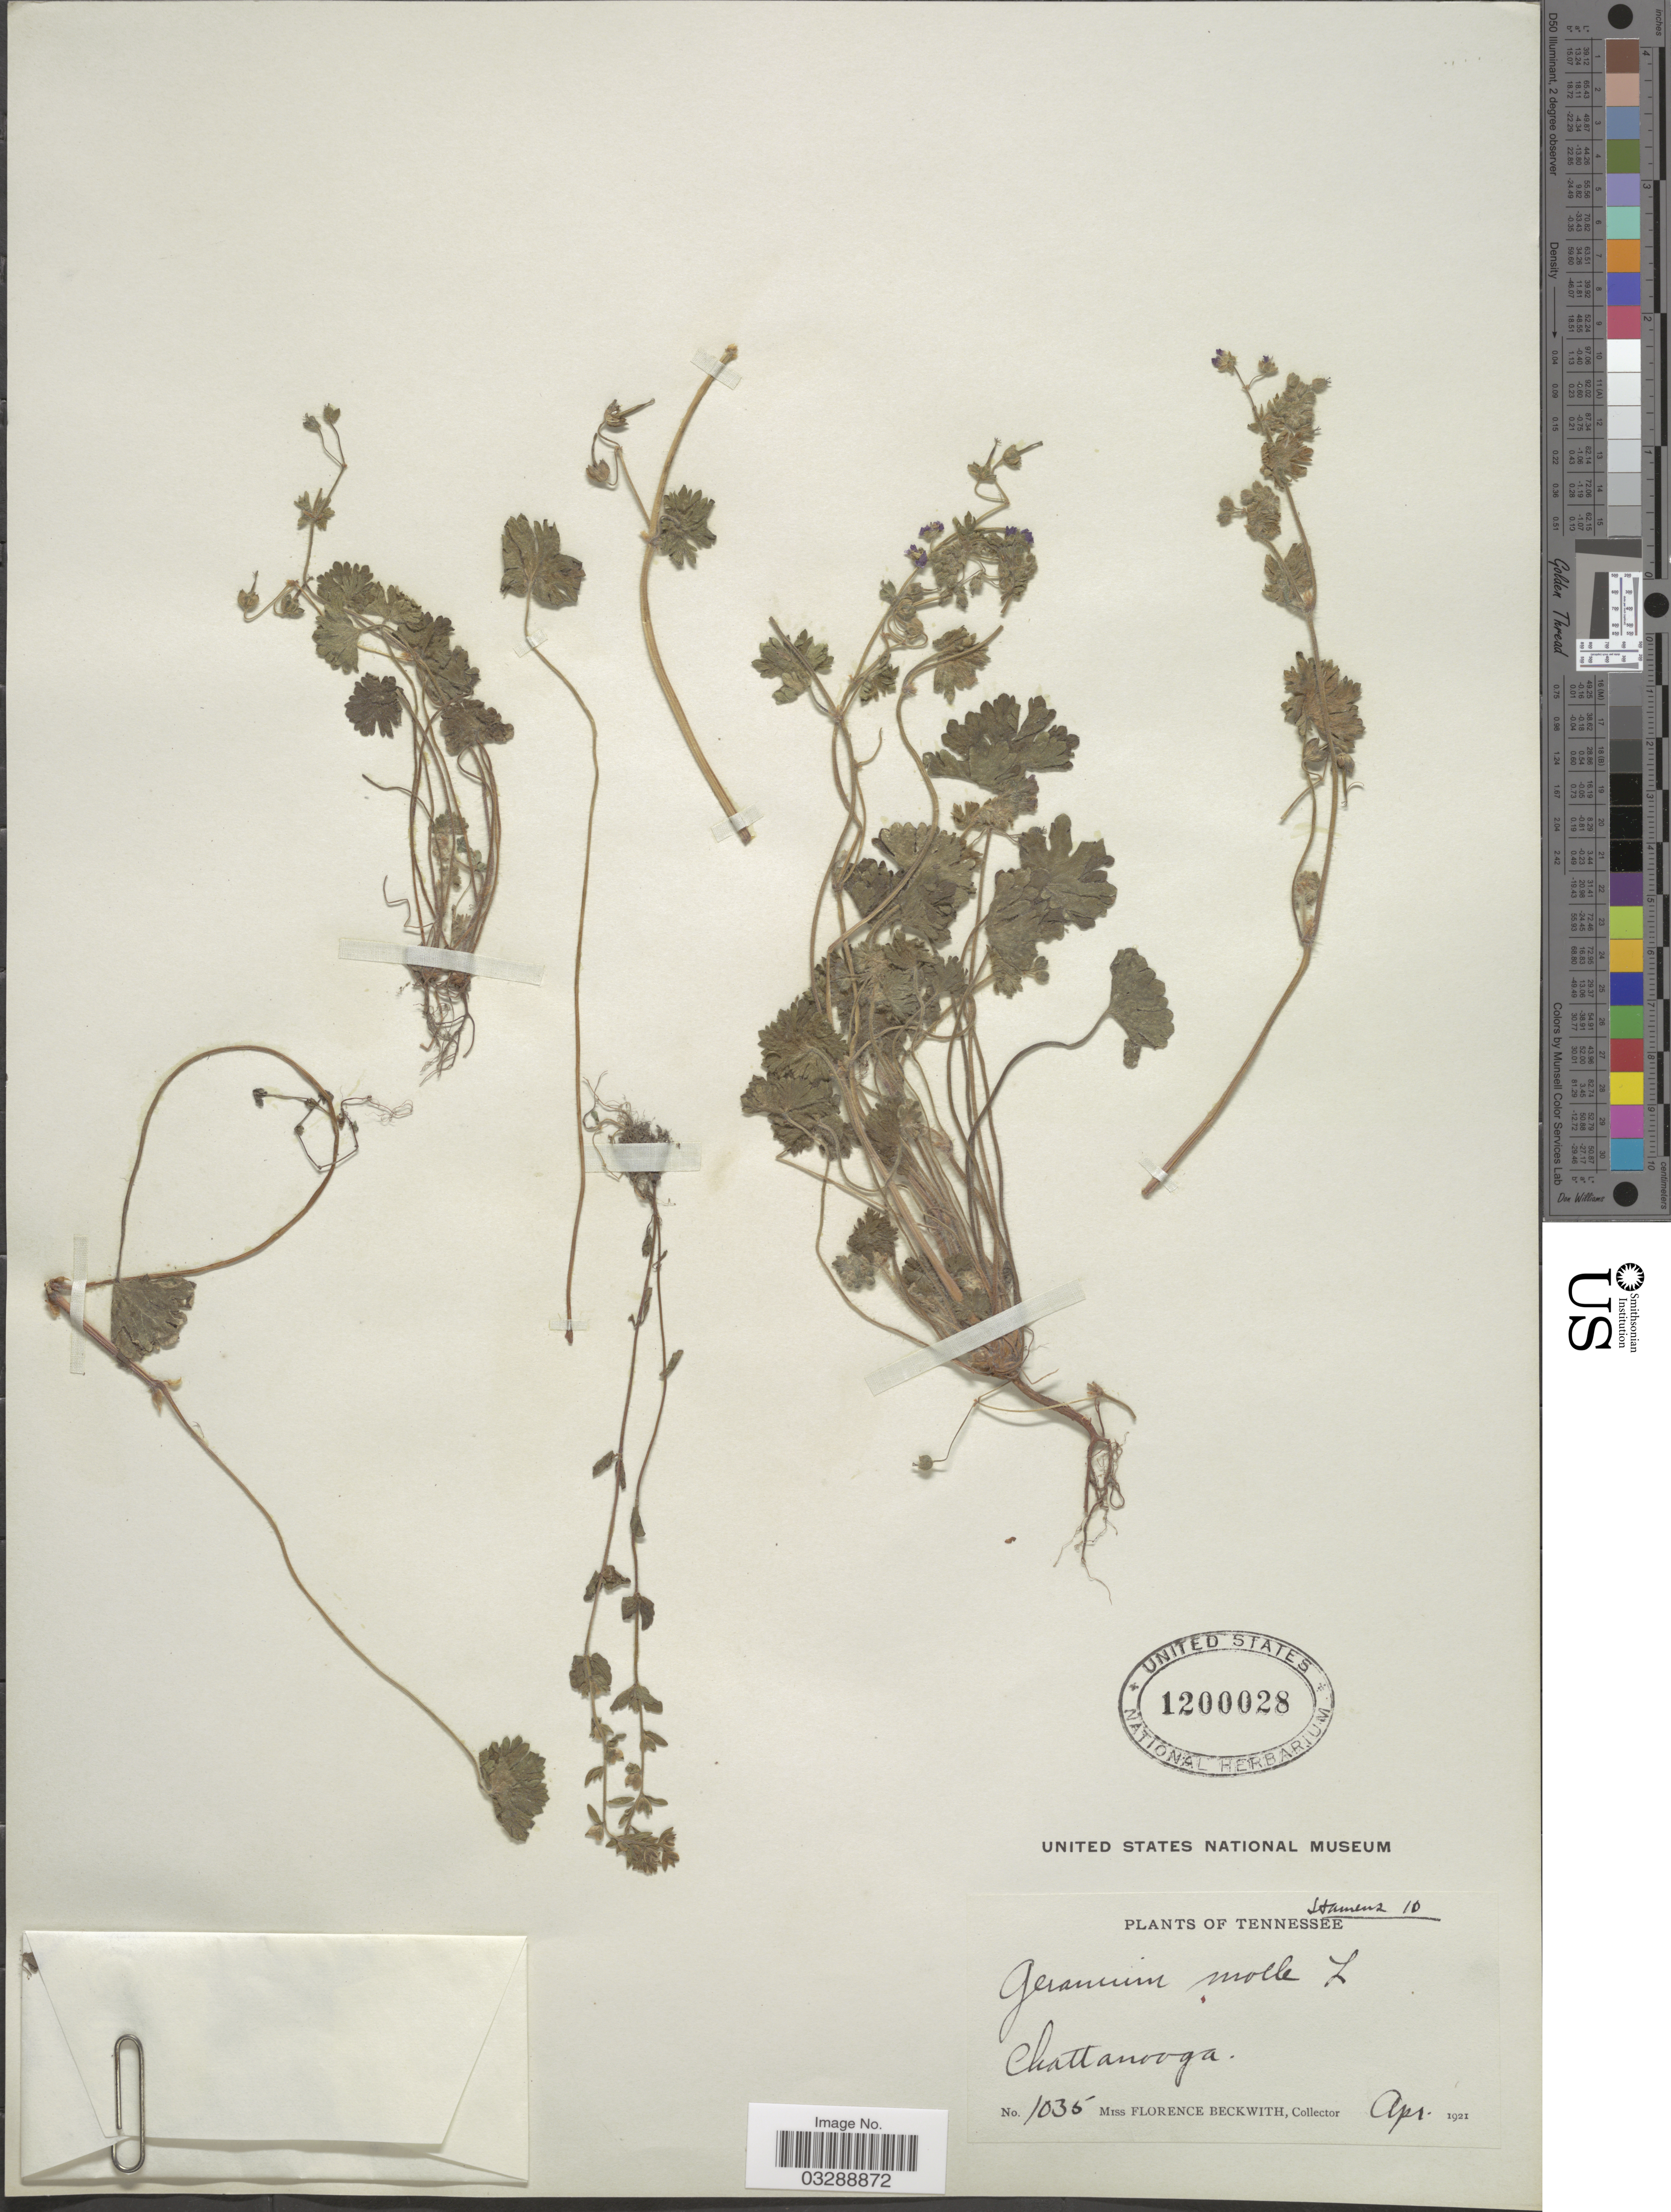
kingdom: Plantae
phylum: Tracheophyta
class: Magnoliopsida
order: Geraniales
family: Geraniaceae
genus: Geranium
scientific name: Geranium molle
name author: L.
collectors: F. Beckwith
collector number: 1035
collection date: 1921-04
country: United States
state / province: Tennessee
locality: Chattanooga.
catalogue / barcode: US 1200028